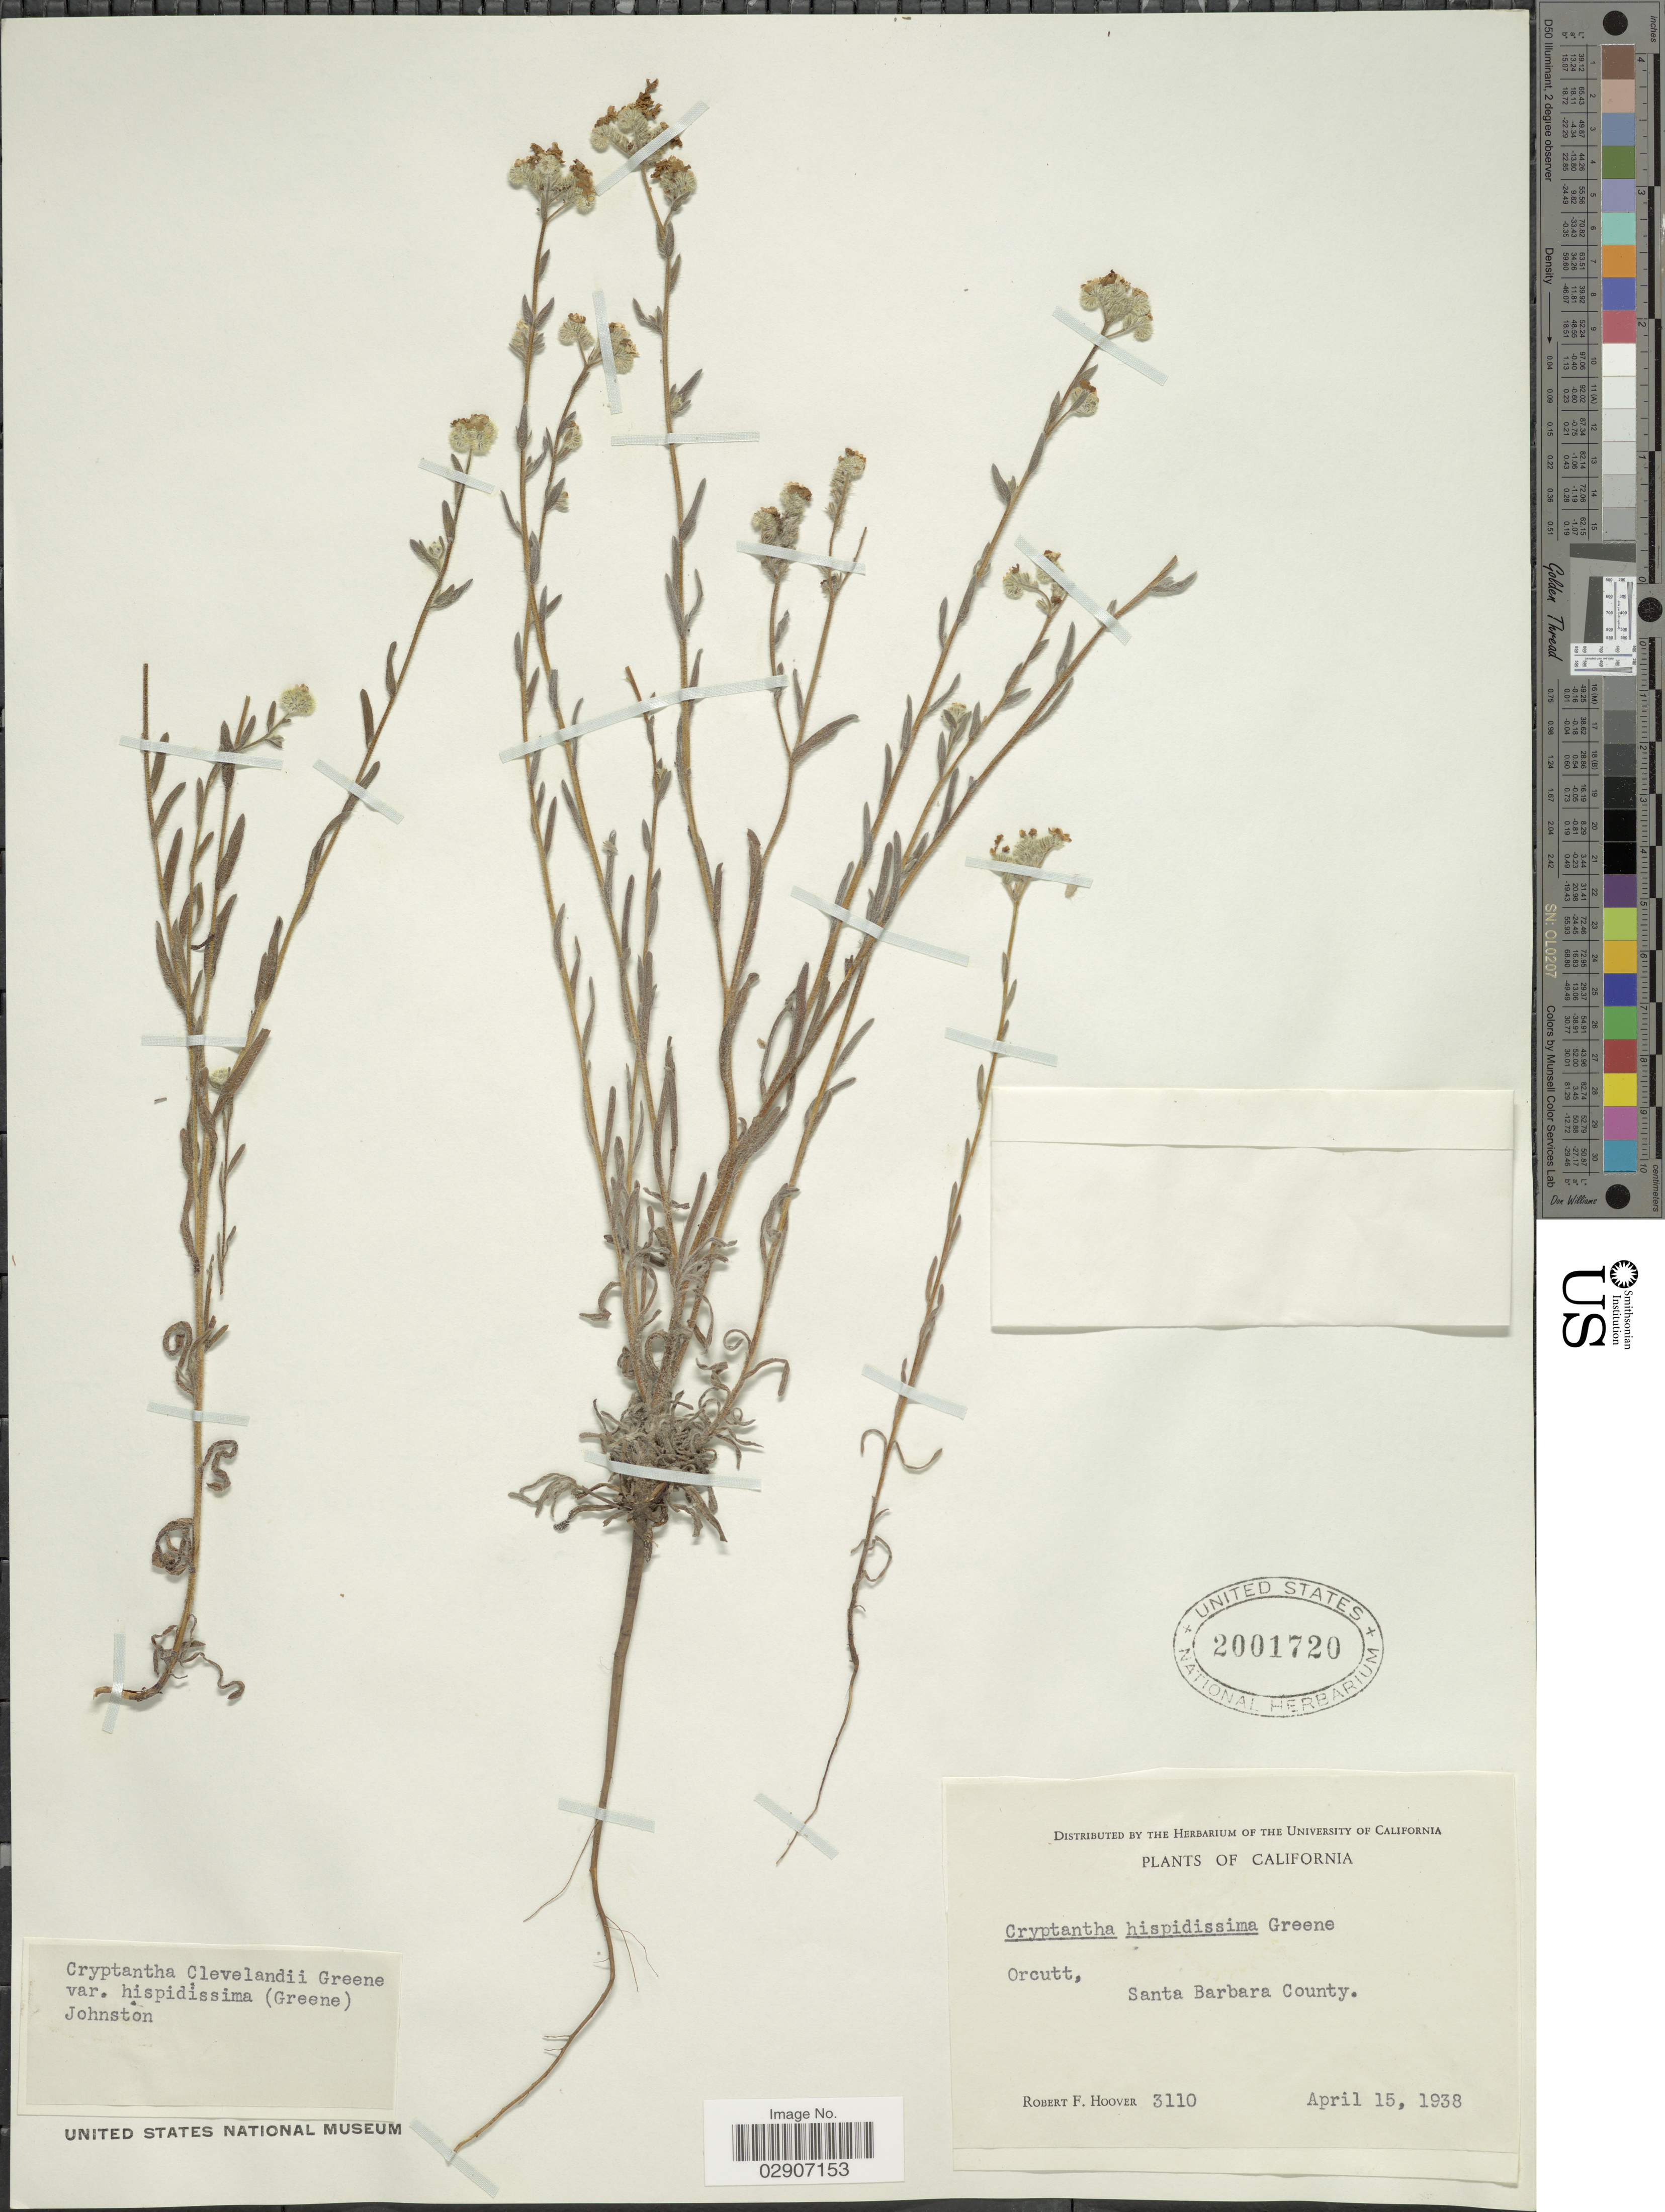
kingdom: Plantae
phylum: Tracheophyta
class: Magnoliopsida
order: Boraginales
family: Boraginaceae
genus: Cryptantha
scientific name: Cryptantha clevelandii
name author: Greene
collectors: R. F. Hoover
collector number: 3110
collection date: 1938-04-15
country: United States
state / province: California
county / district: Santa Barbara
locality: Orcutt, Santa Barbara County.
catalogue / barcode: US 2001720